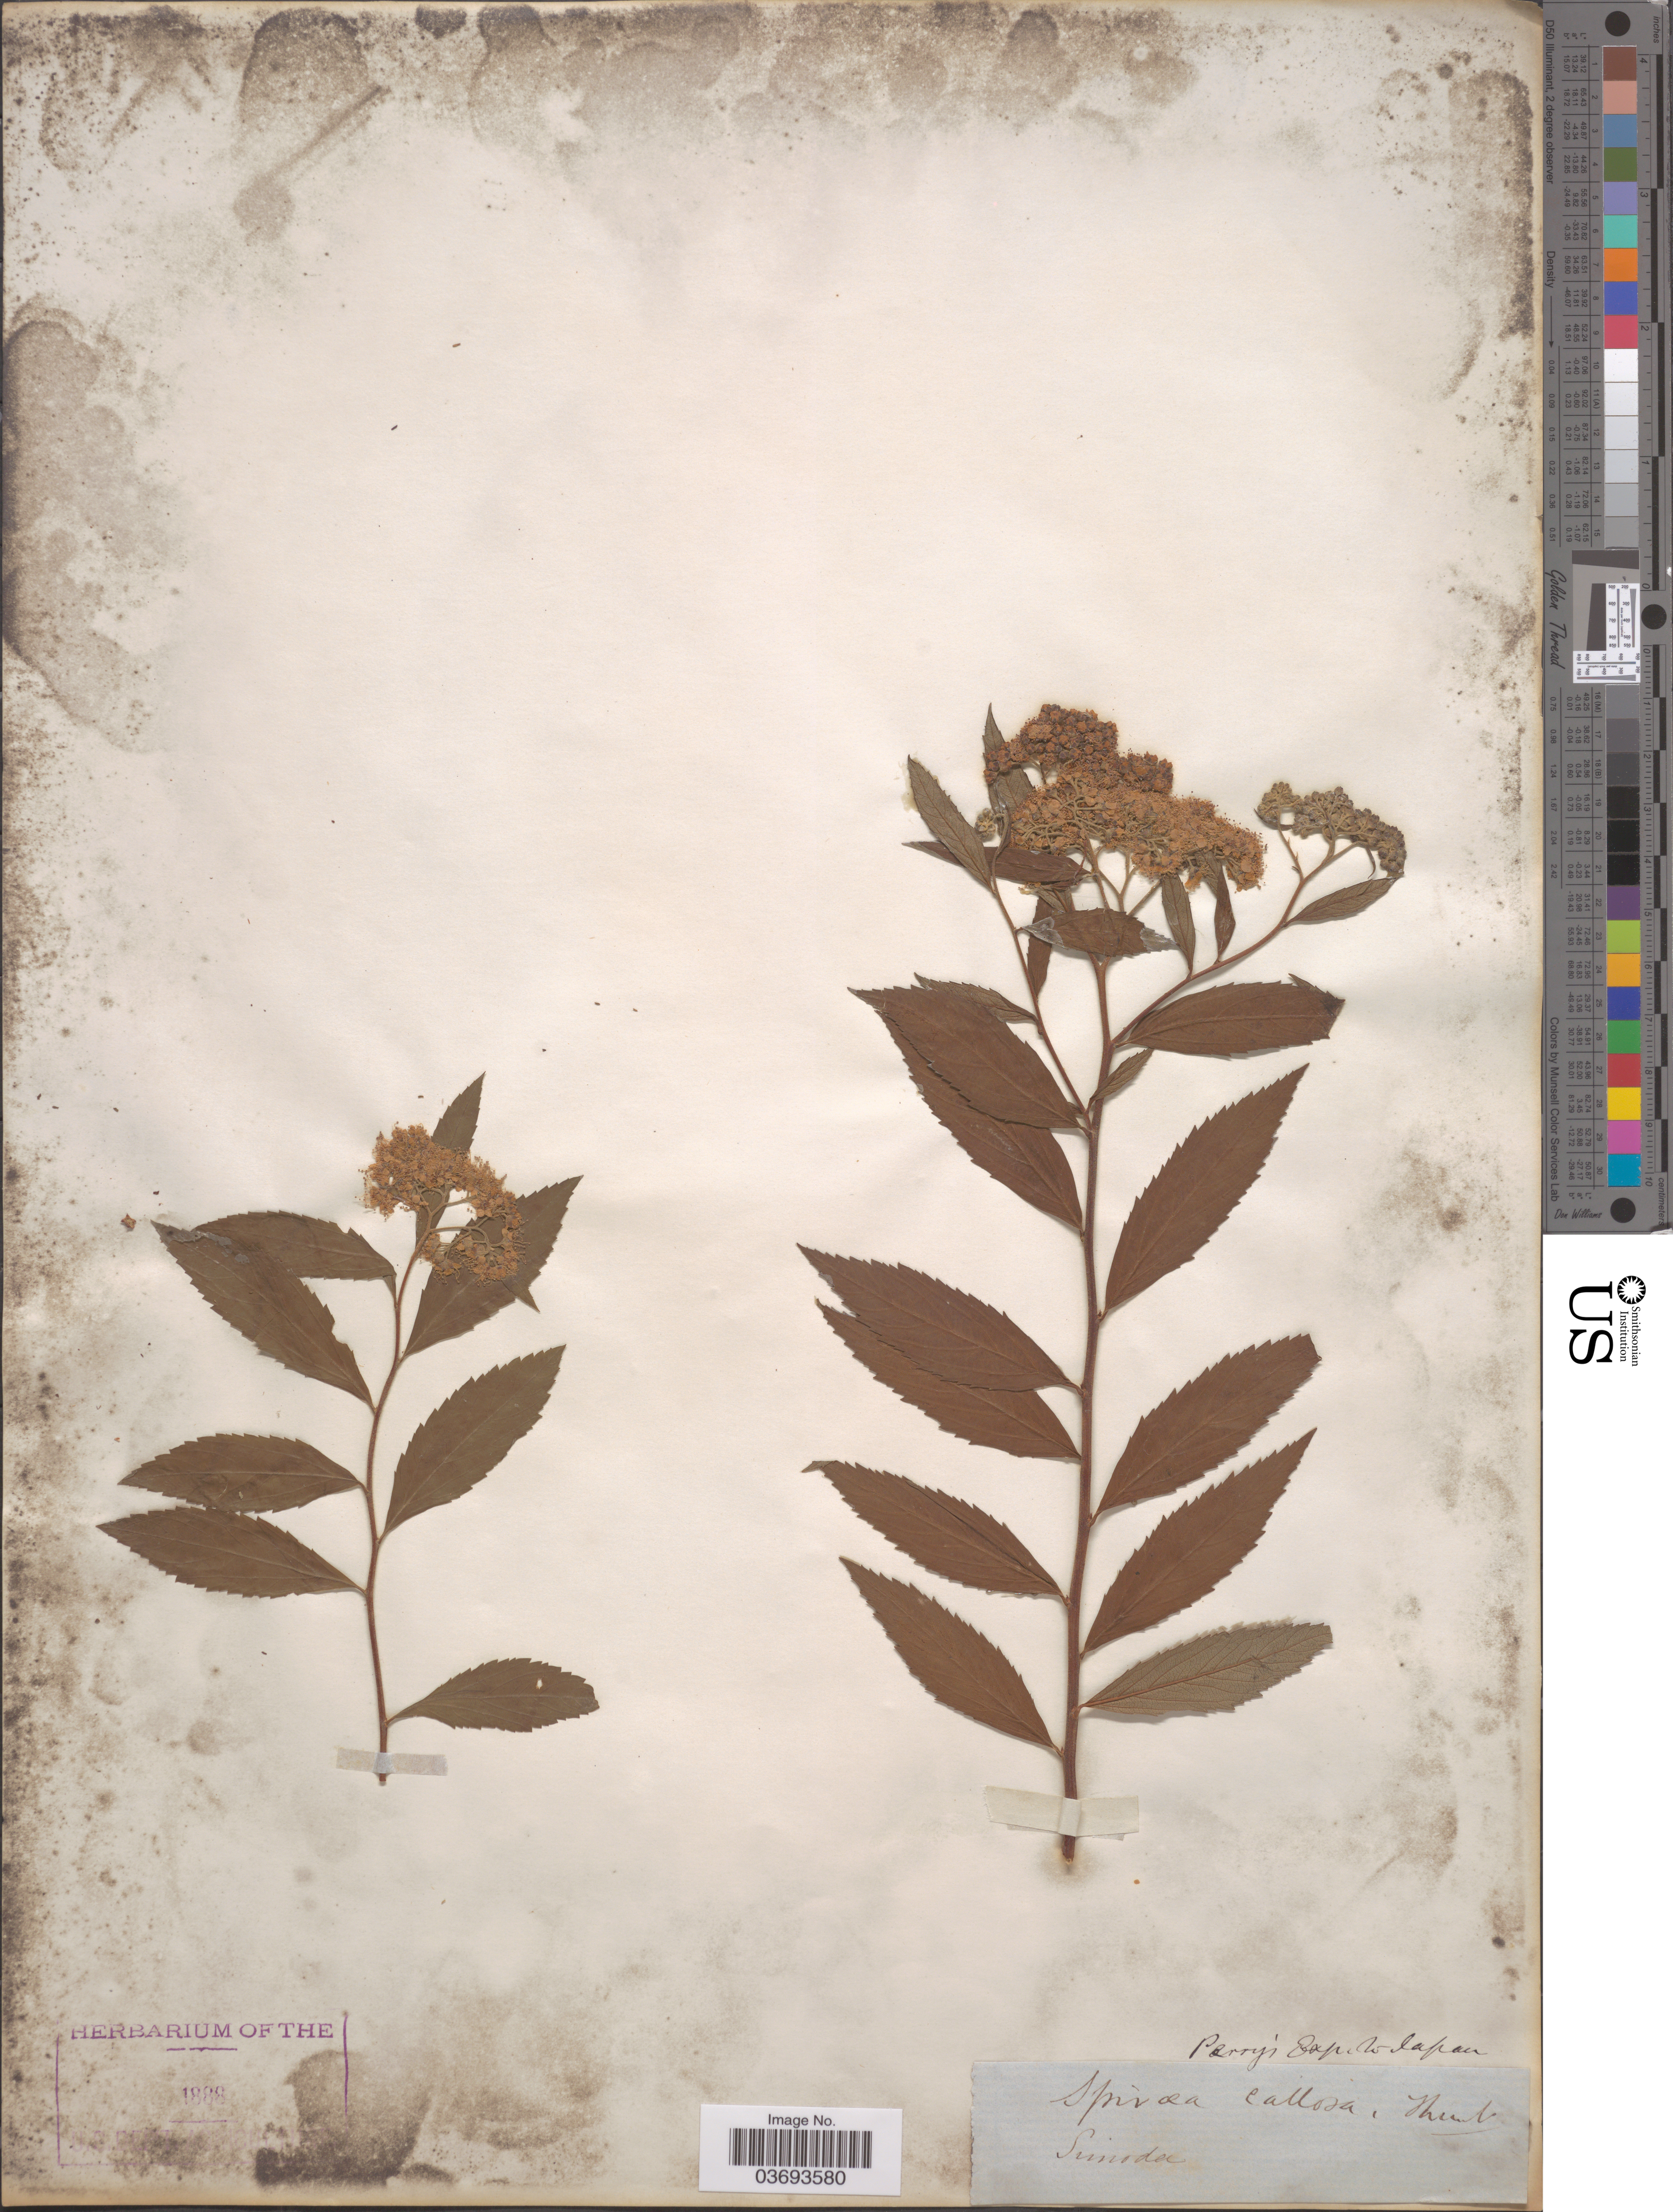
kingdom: Plantae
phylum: Tracheophyta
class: Magnoliopsida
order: Rosales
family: Rosaceae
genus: Spiraea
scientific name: Spiraea japonica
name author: L. f.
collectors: -- Perry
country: Japan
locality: Simoda.